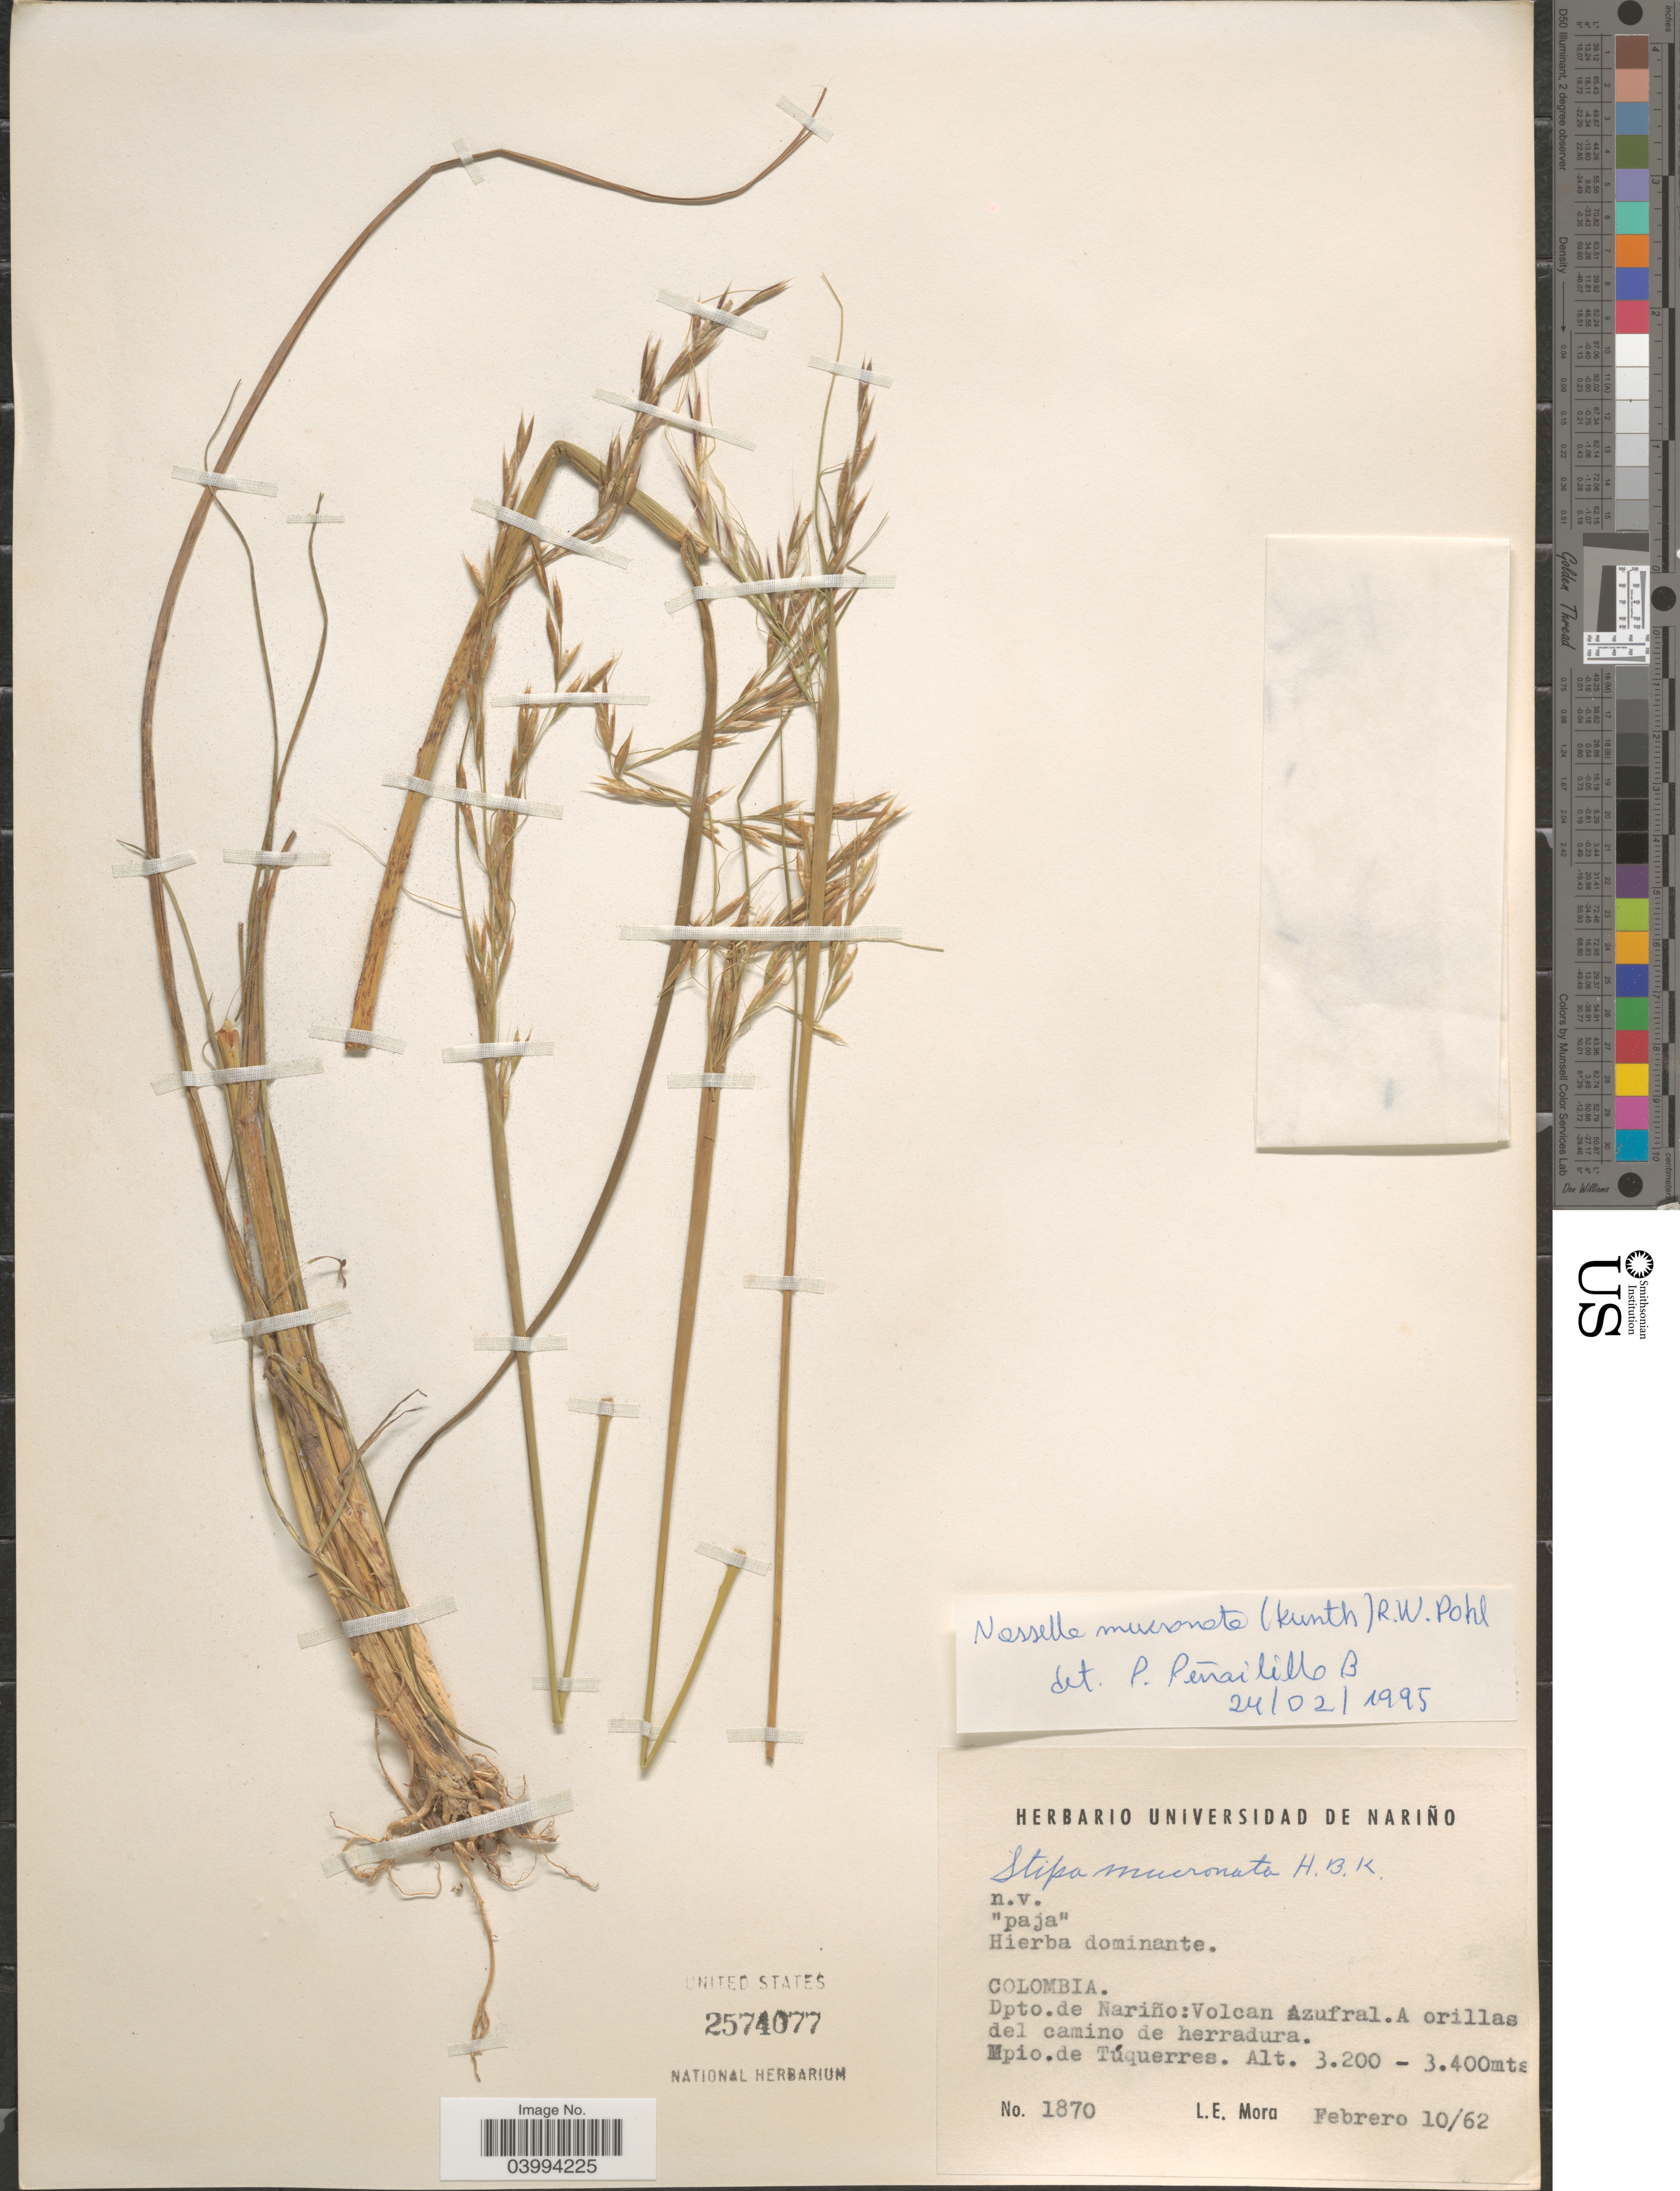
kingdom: Plantae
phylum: Tracheophyta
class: Liliopsida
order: Poales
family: Poaceae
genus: Nassella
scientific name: Nassella mucronata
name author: (Kunth) R.W. Pohl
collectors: L. Mora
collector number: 1870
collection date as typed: Transcribed d/m/y: 10/2/62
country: Colombia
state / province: Nariño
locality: Dpto. de Nariño: Volcan Azufral. A orillas del camino de herradura. Mpio. de Túquerres.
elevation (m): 3200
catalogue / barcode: US 2574077